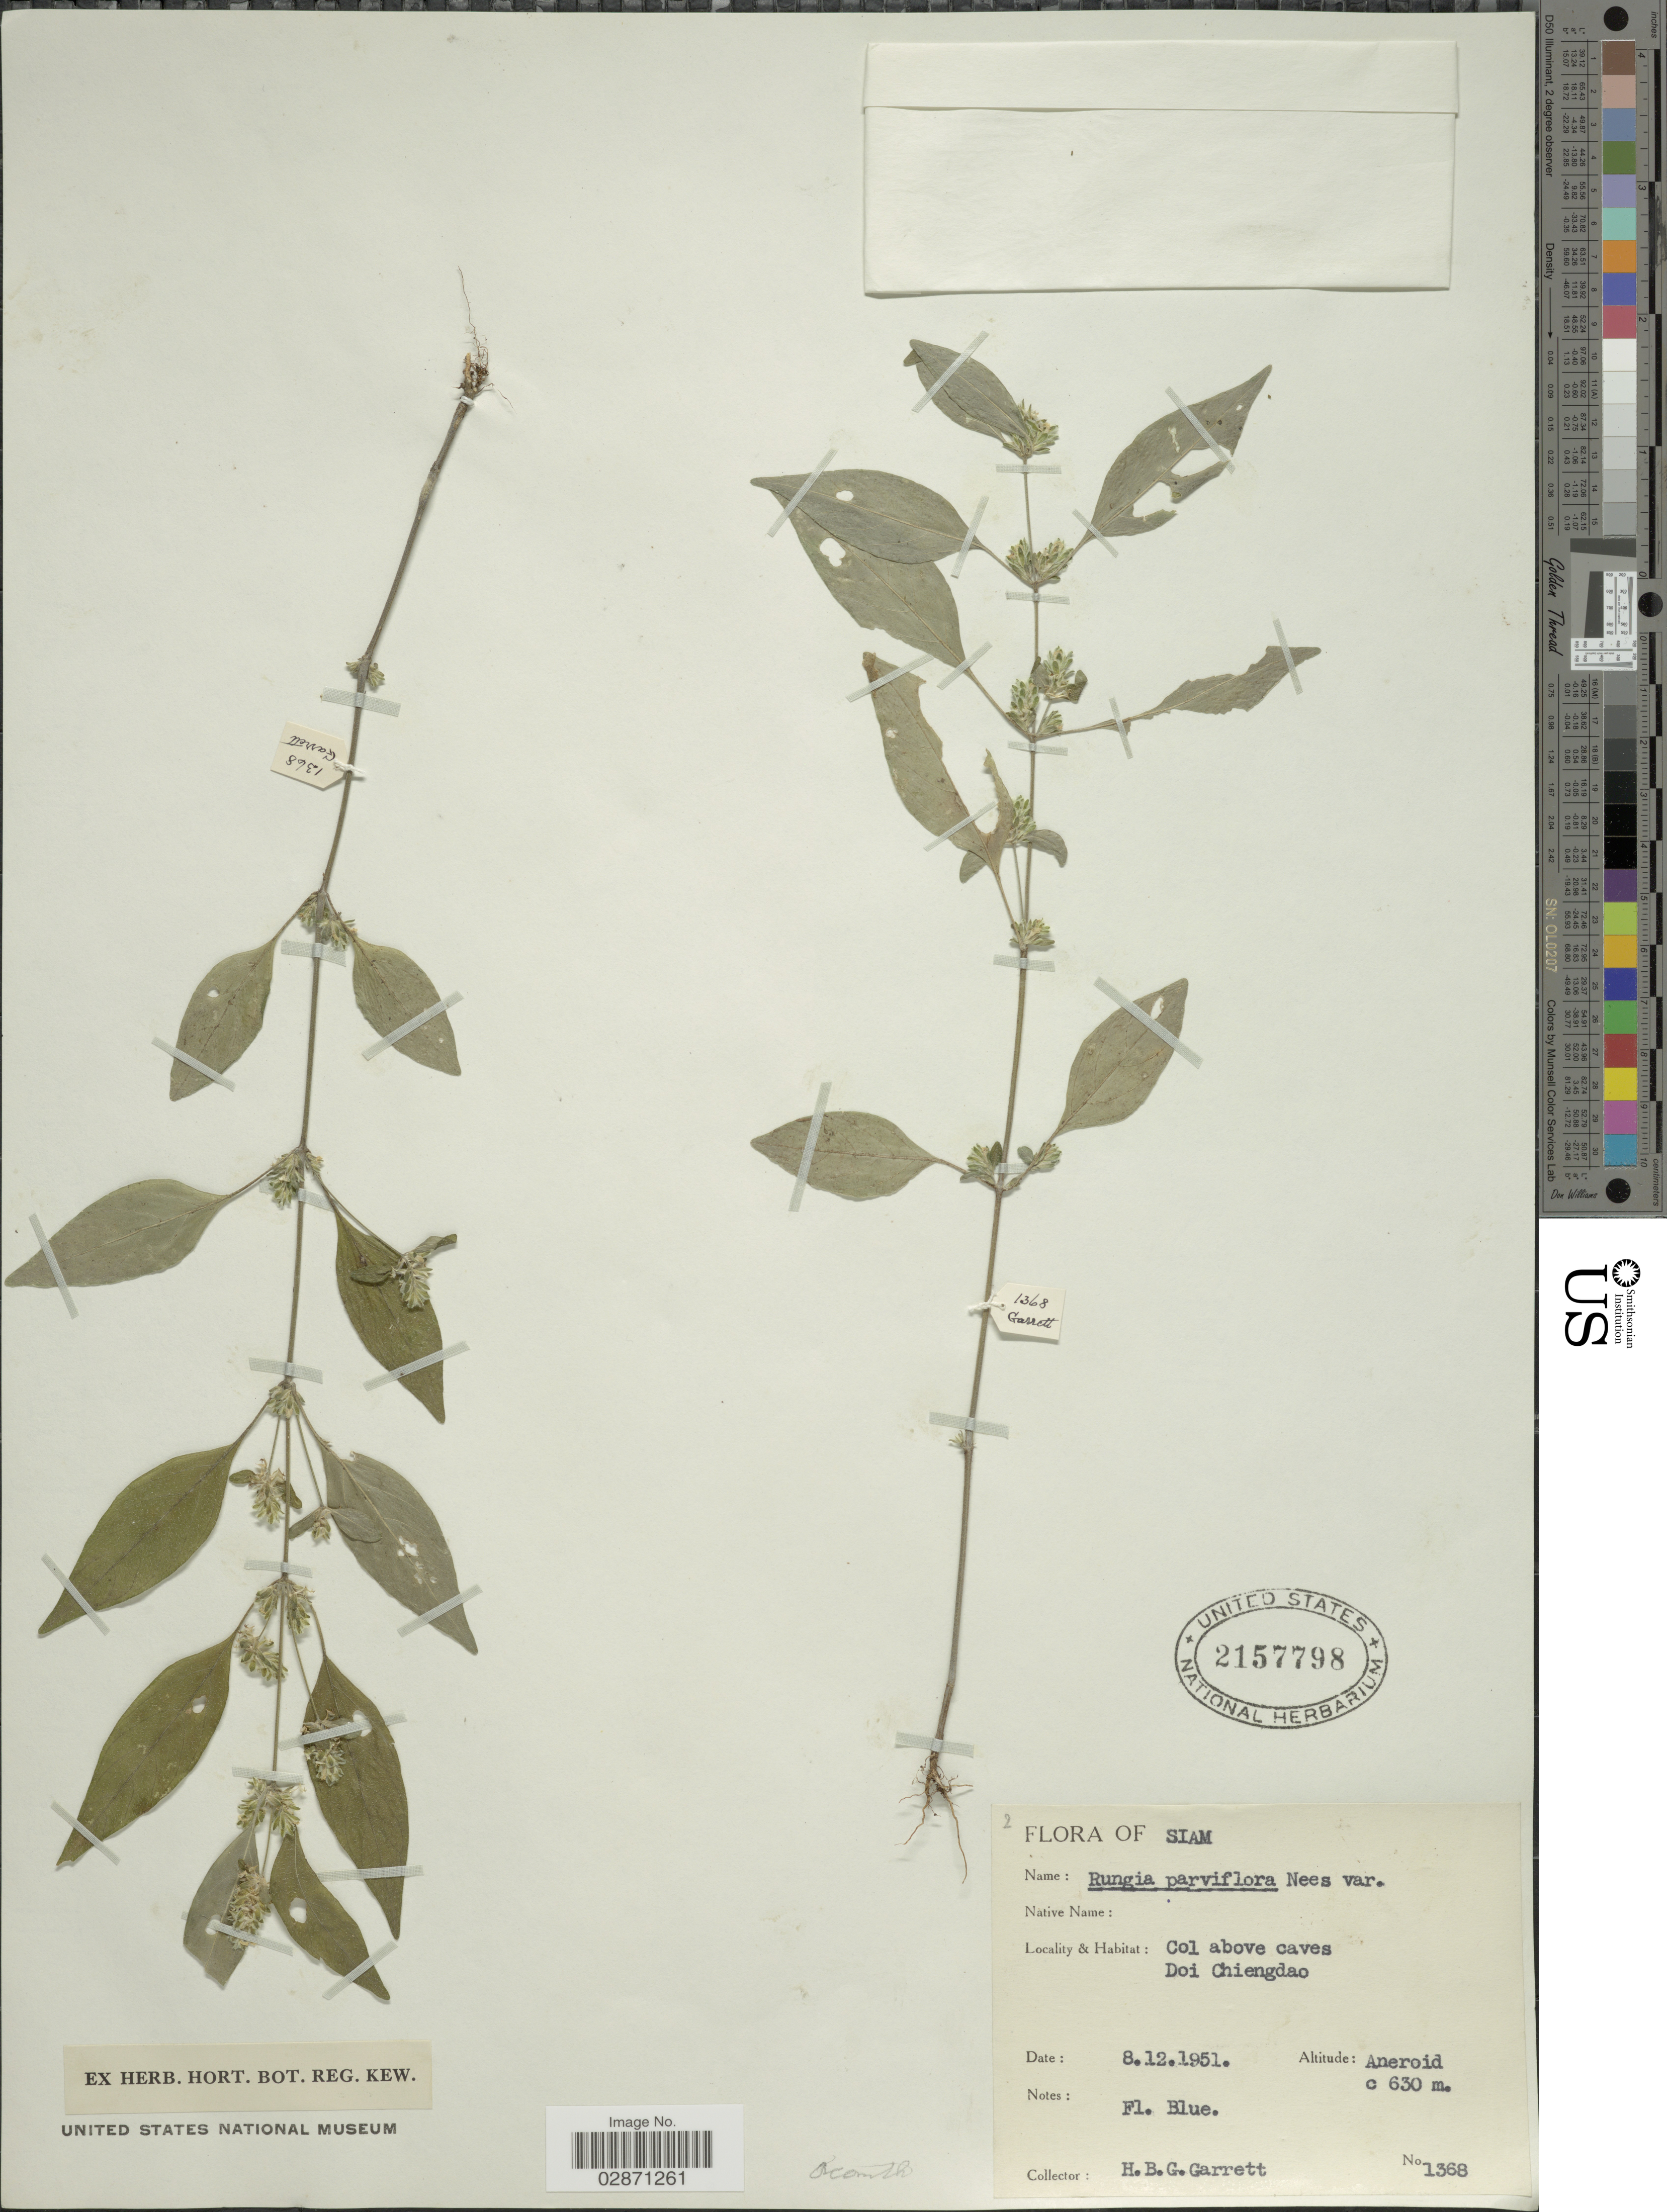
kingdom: Plantae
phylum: Tracheophyta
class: Magnoliopsida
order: Lamiales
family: Acanthaceae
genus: Rungia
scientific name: Rungia parviflora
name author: Nees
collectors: H. Garrett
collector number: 1368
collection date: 1951-12-08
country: Thailand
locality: Siam. Above caves Doi Chiengdao.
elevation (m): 630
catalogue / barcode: US 2157798